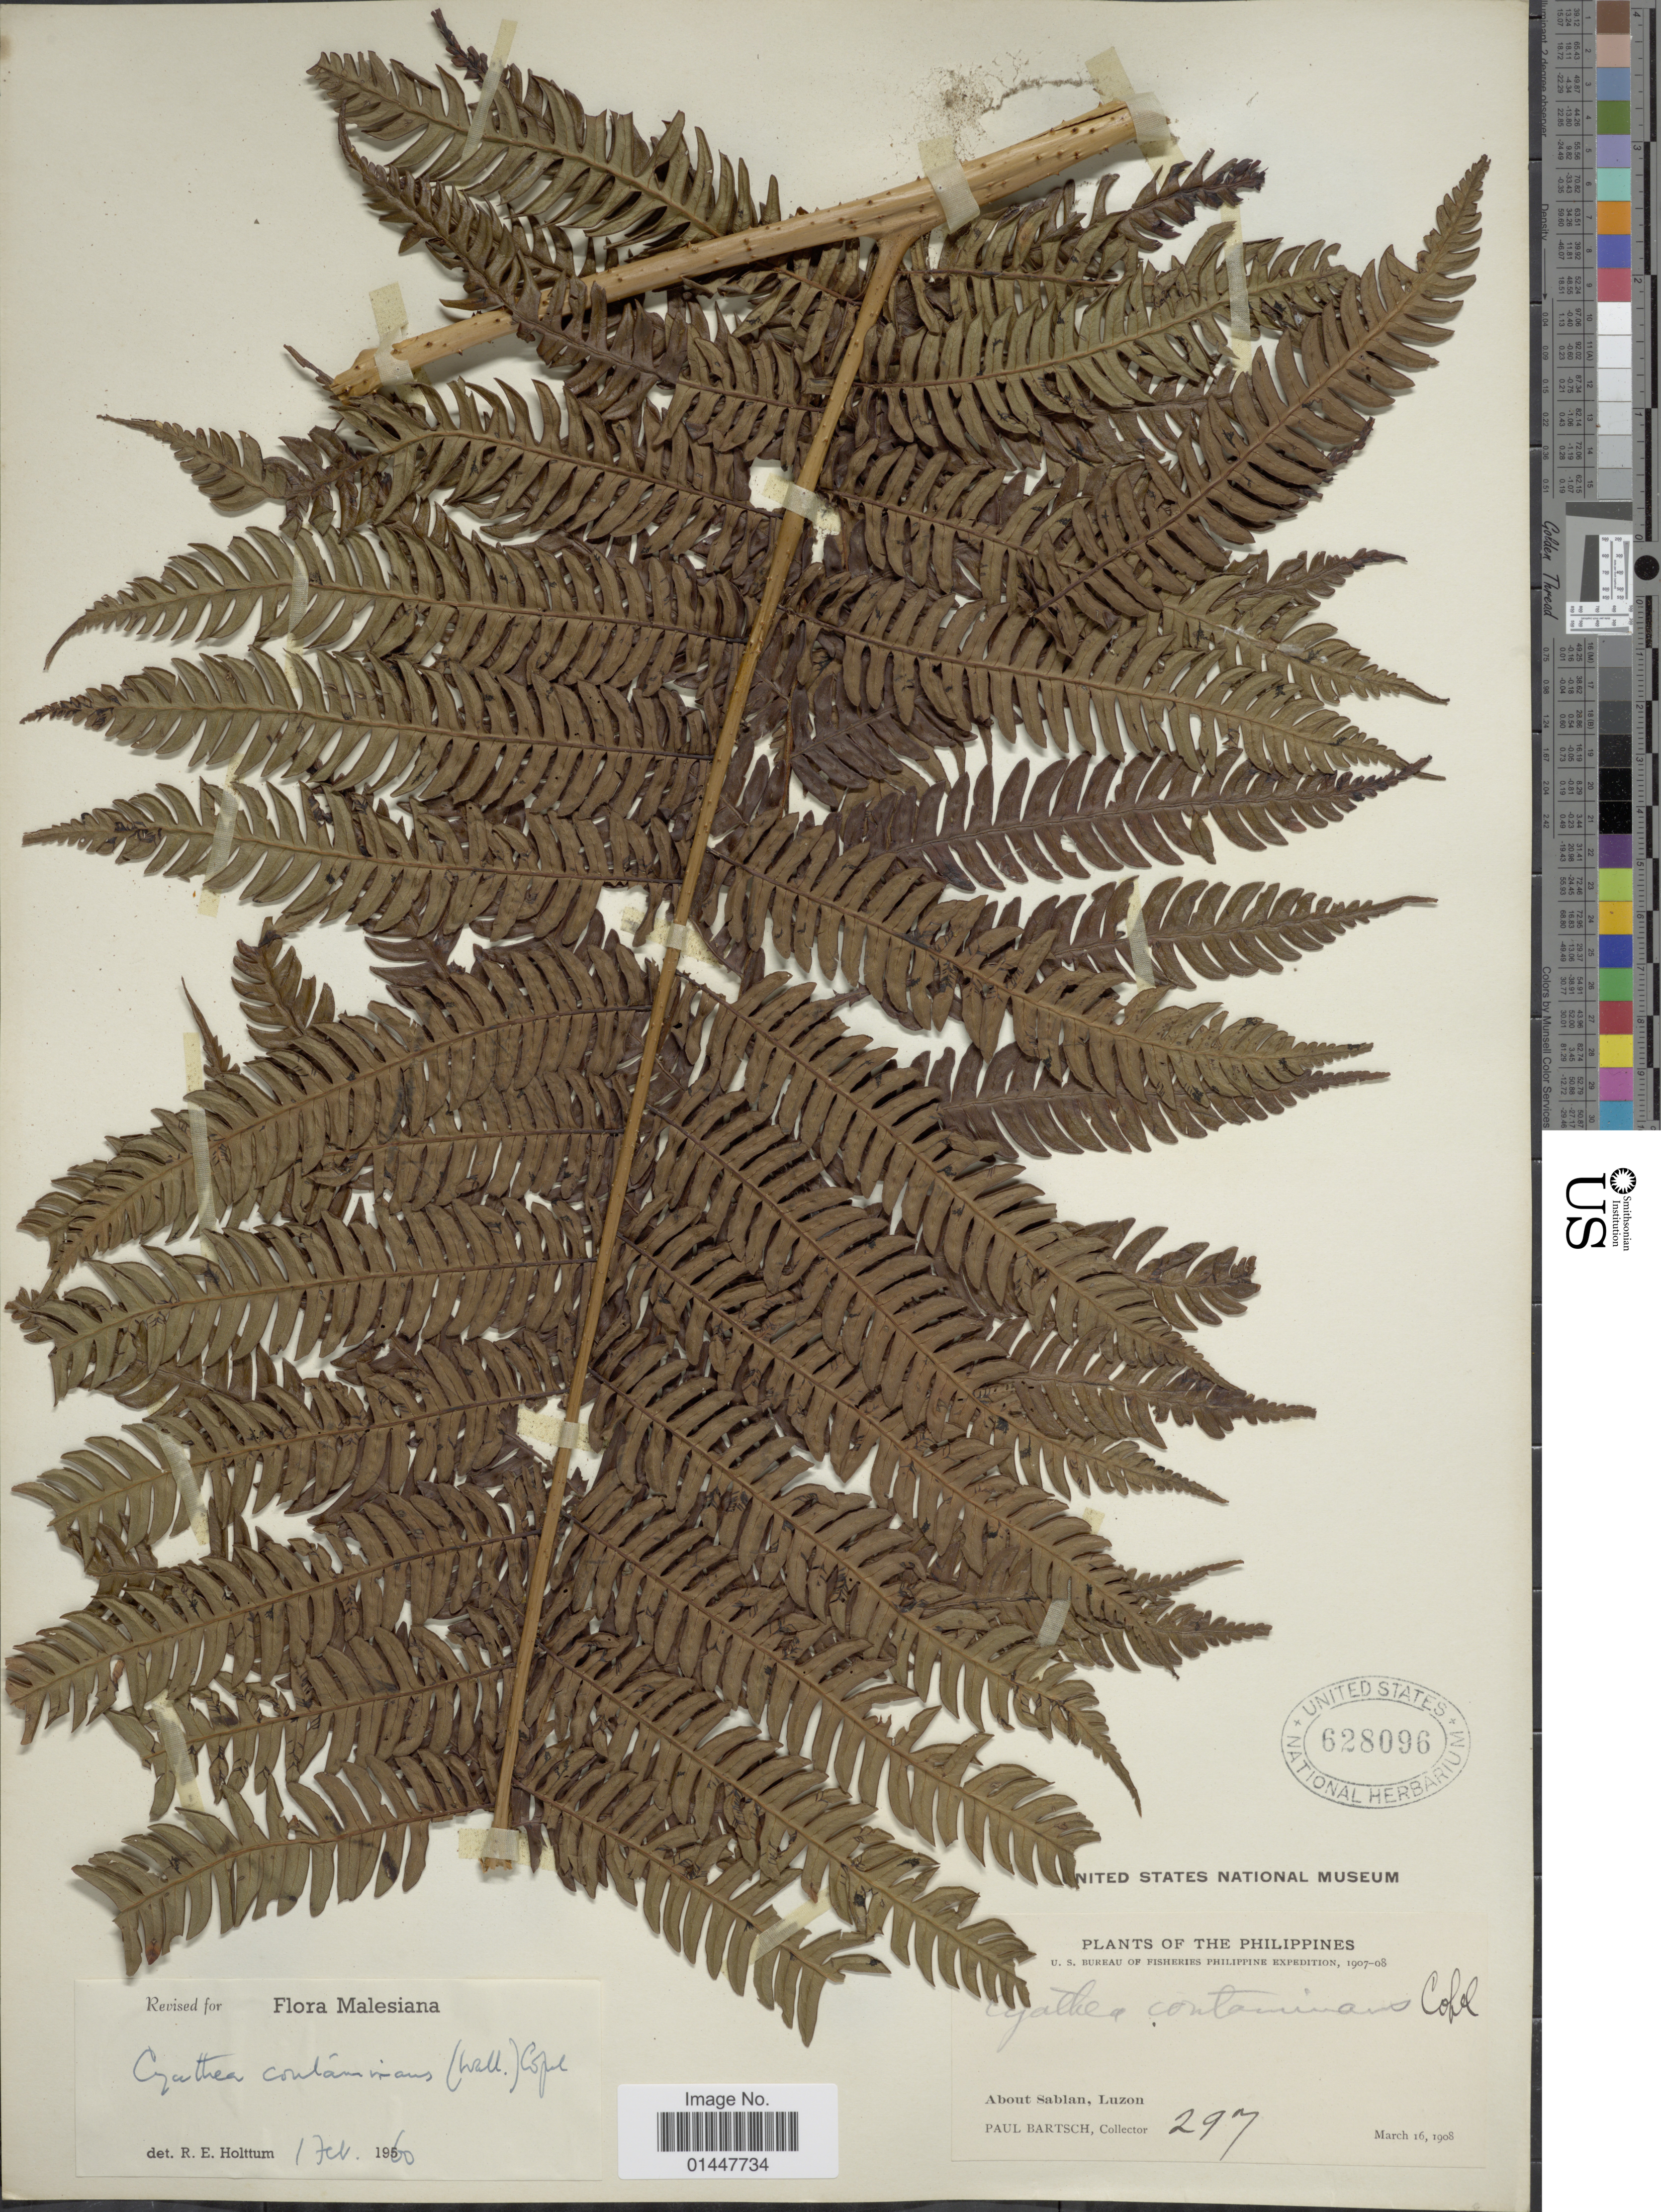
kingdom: Plantae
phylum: Tracheophyta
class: Polypodiopsida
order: Cyatheales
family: Cyatheaceae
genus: Sphaeropteris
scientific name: Sphaeropteris glauca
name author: (Blume) R.M. Tryon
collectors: P. Bartsch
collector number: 297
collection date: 1908-03-16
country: Philippines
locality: About Sablan, Luzon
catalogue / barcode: US 628096